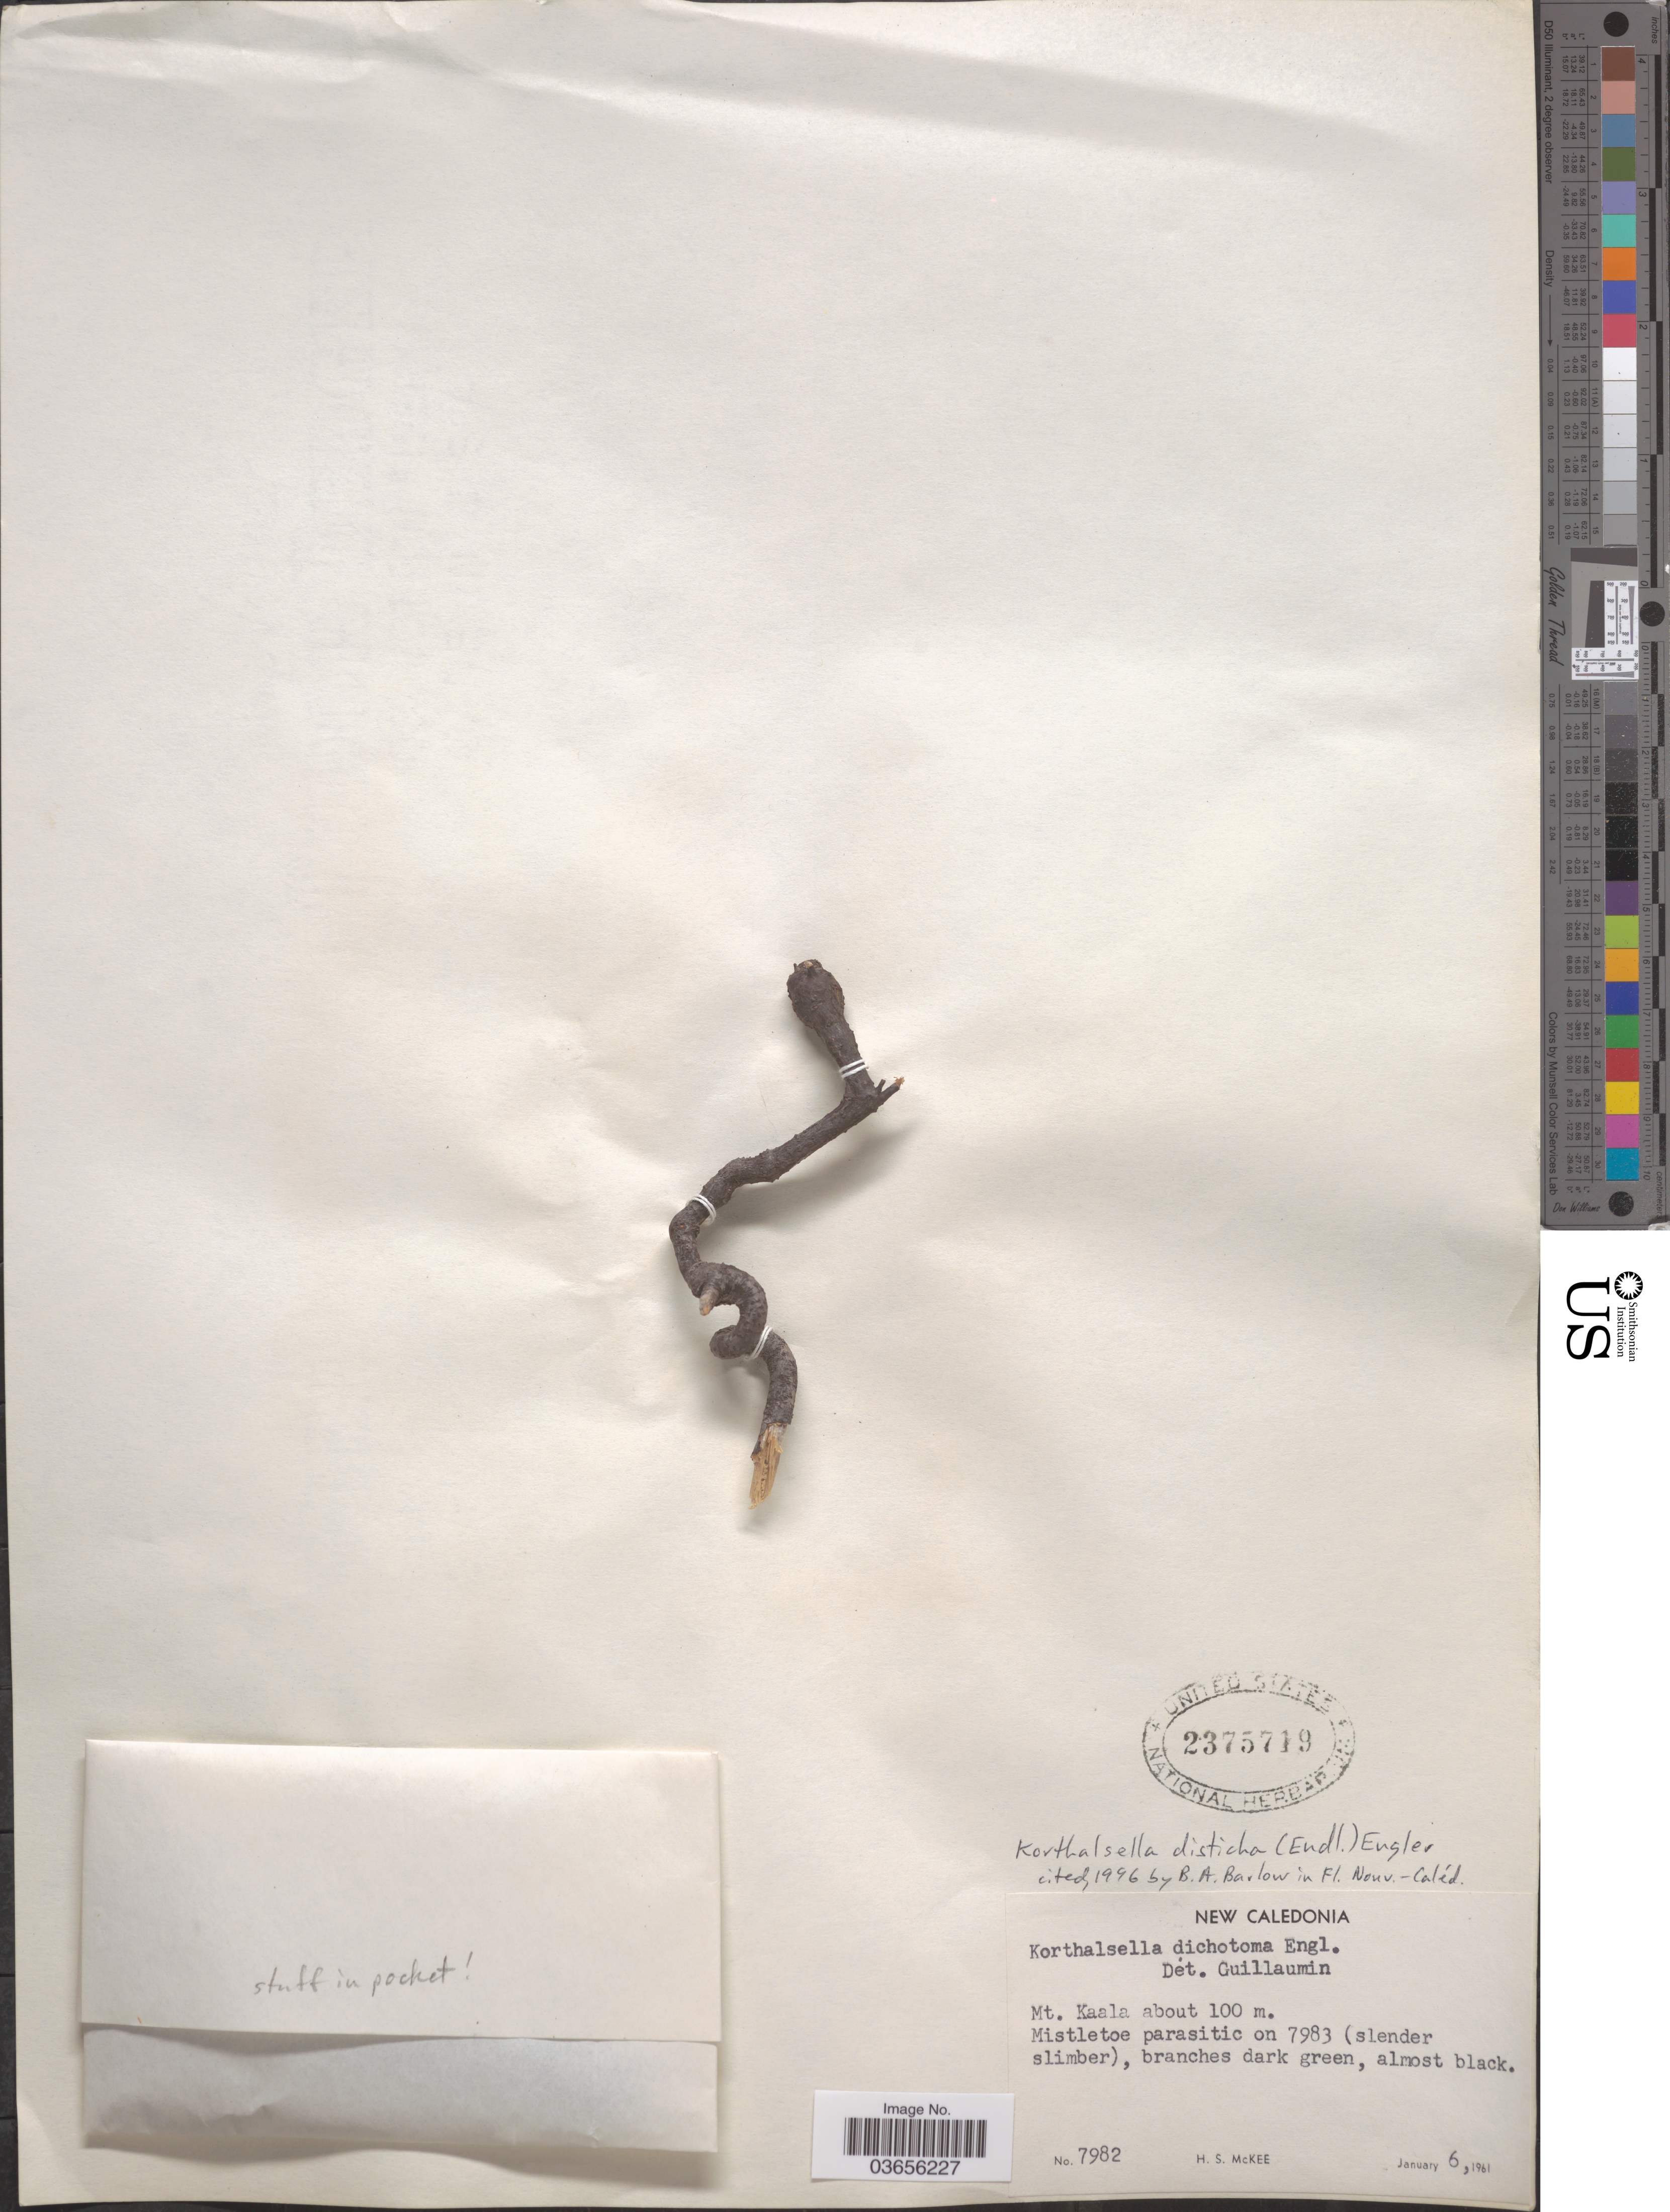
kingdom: Plantae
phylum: Tracheophyta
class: Magnoliopsida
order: Santalales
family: Viscaceae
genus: Korthalsella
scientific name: Korthalsella disticha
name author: (Endl.) Engl.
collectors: H. S. McKee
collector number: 7982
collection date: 1961-01-06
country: New Caledonia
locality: Mt. Kaala.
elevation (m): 100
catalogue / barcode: US 2375719